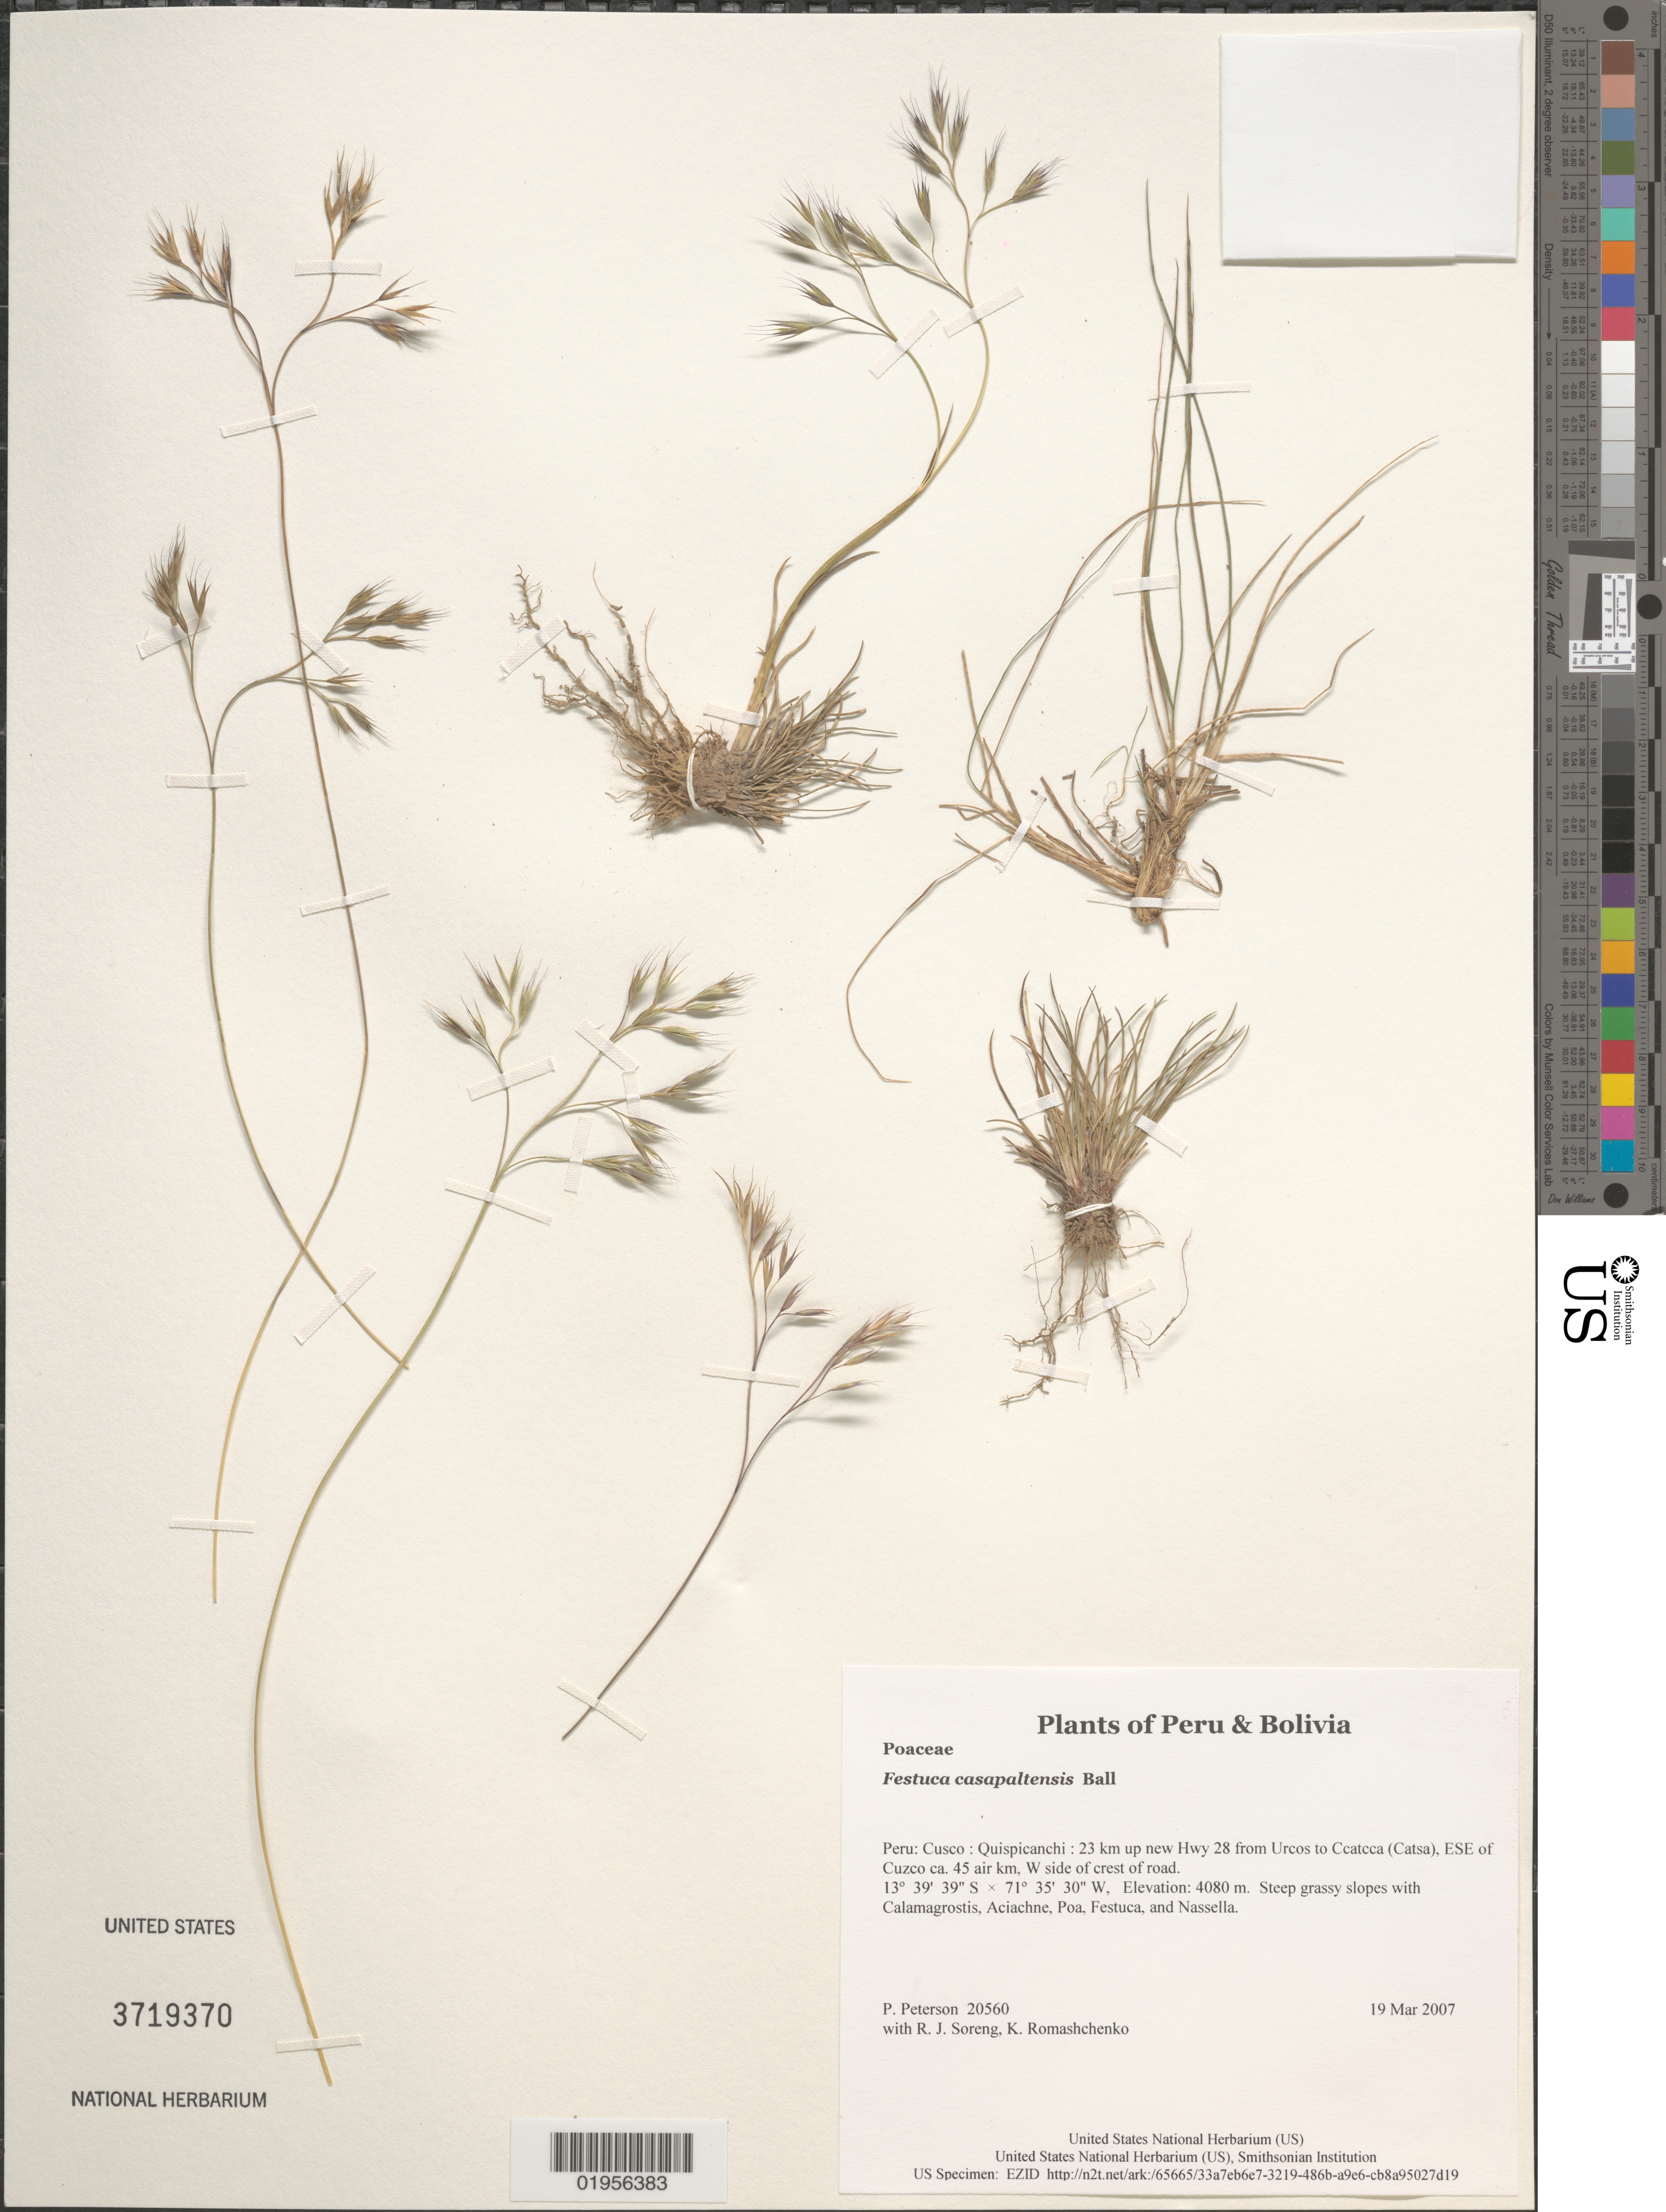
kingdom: Plantae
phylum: Tracheophyta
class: Liliopsida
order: Poales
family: Poaceae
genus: Festuca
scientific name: Festuca casapaltensis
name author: Ball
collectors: P. M. Peterson, R. J. Soreng & K. Romashchenko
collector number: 20560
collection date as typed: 19 Mar 2007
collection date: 2007-03-19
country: Peru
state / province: Cusco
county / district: Quispicanchis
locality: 23 km up new Hwy 28 from Urcos to Ccatcca (Catsa), ESE of Cuzco ca. 45 air km, W side of crest of road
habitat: Steep grassy slopes with Calamagrostis, Aciachne, Poa, Festuca, and Nassella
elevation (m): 4080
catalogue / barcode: US 3719370